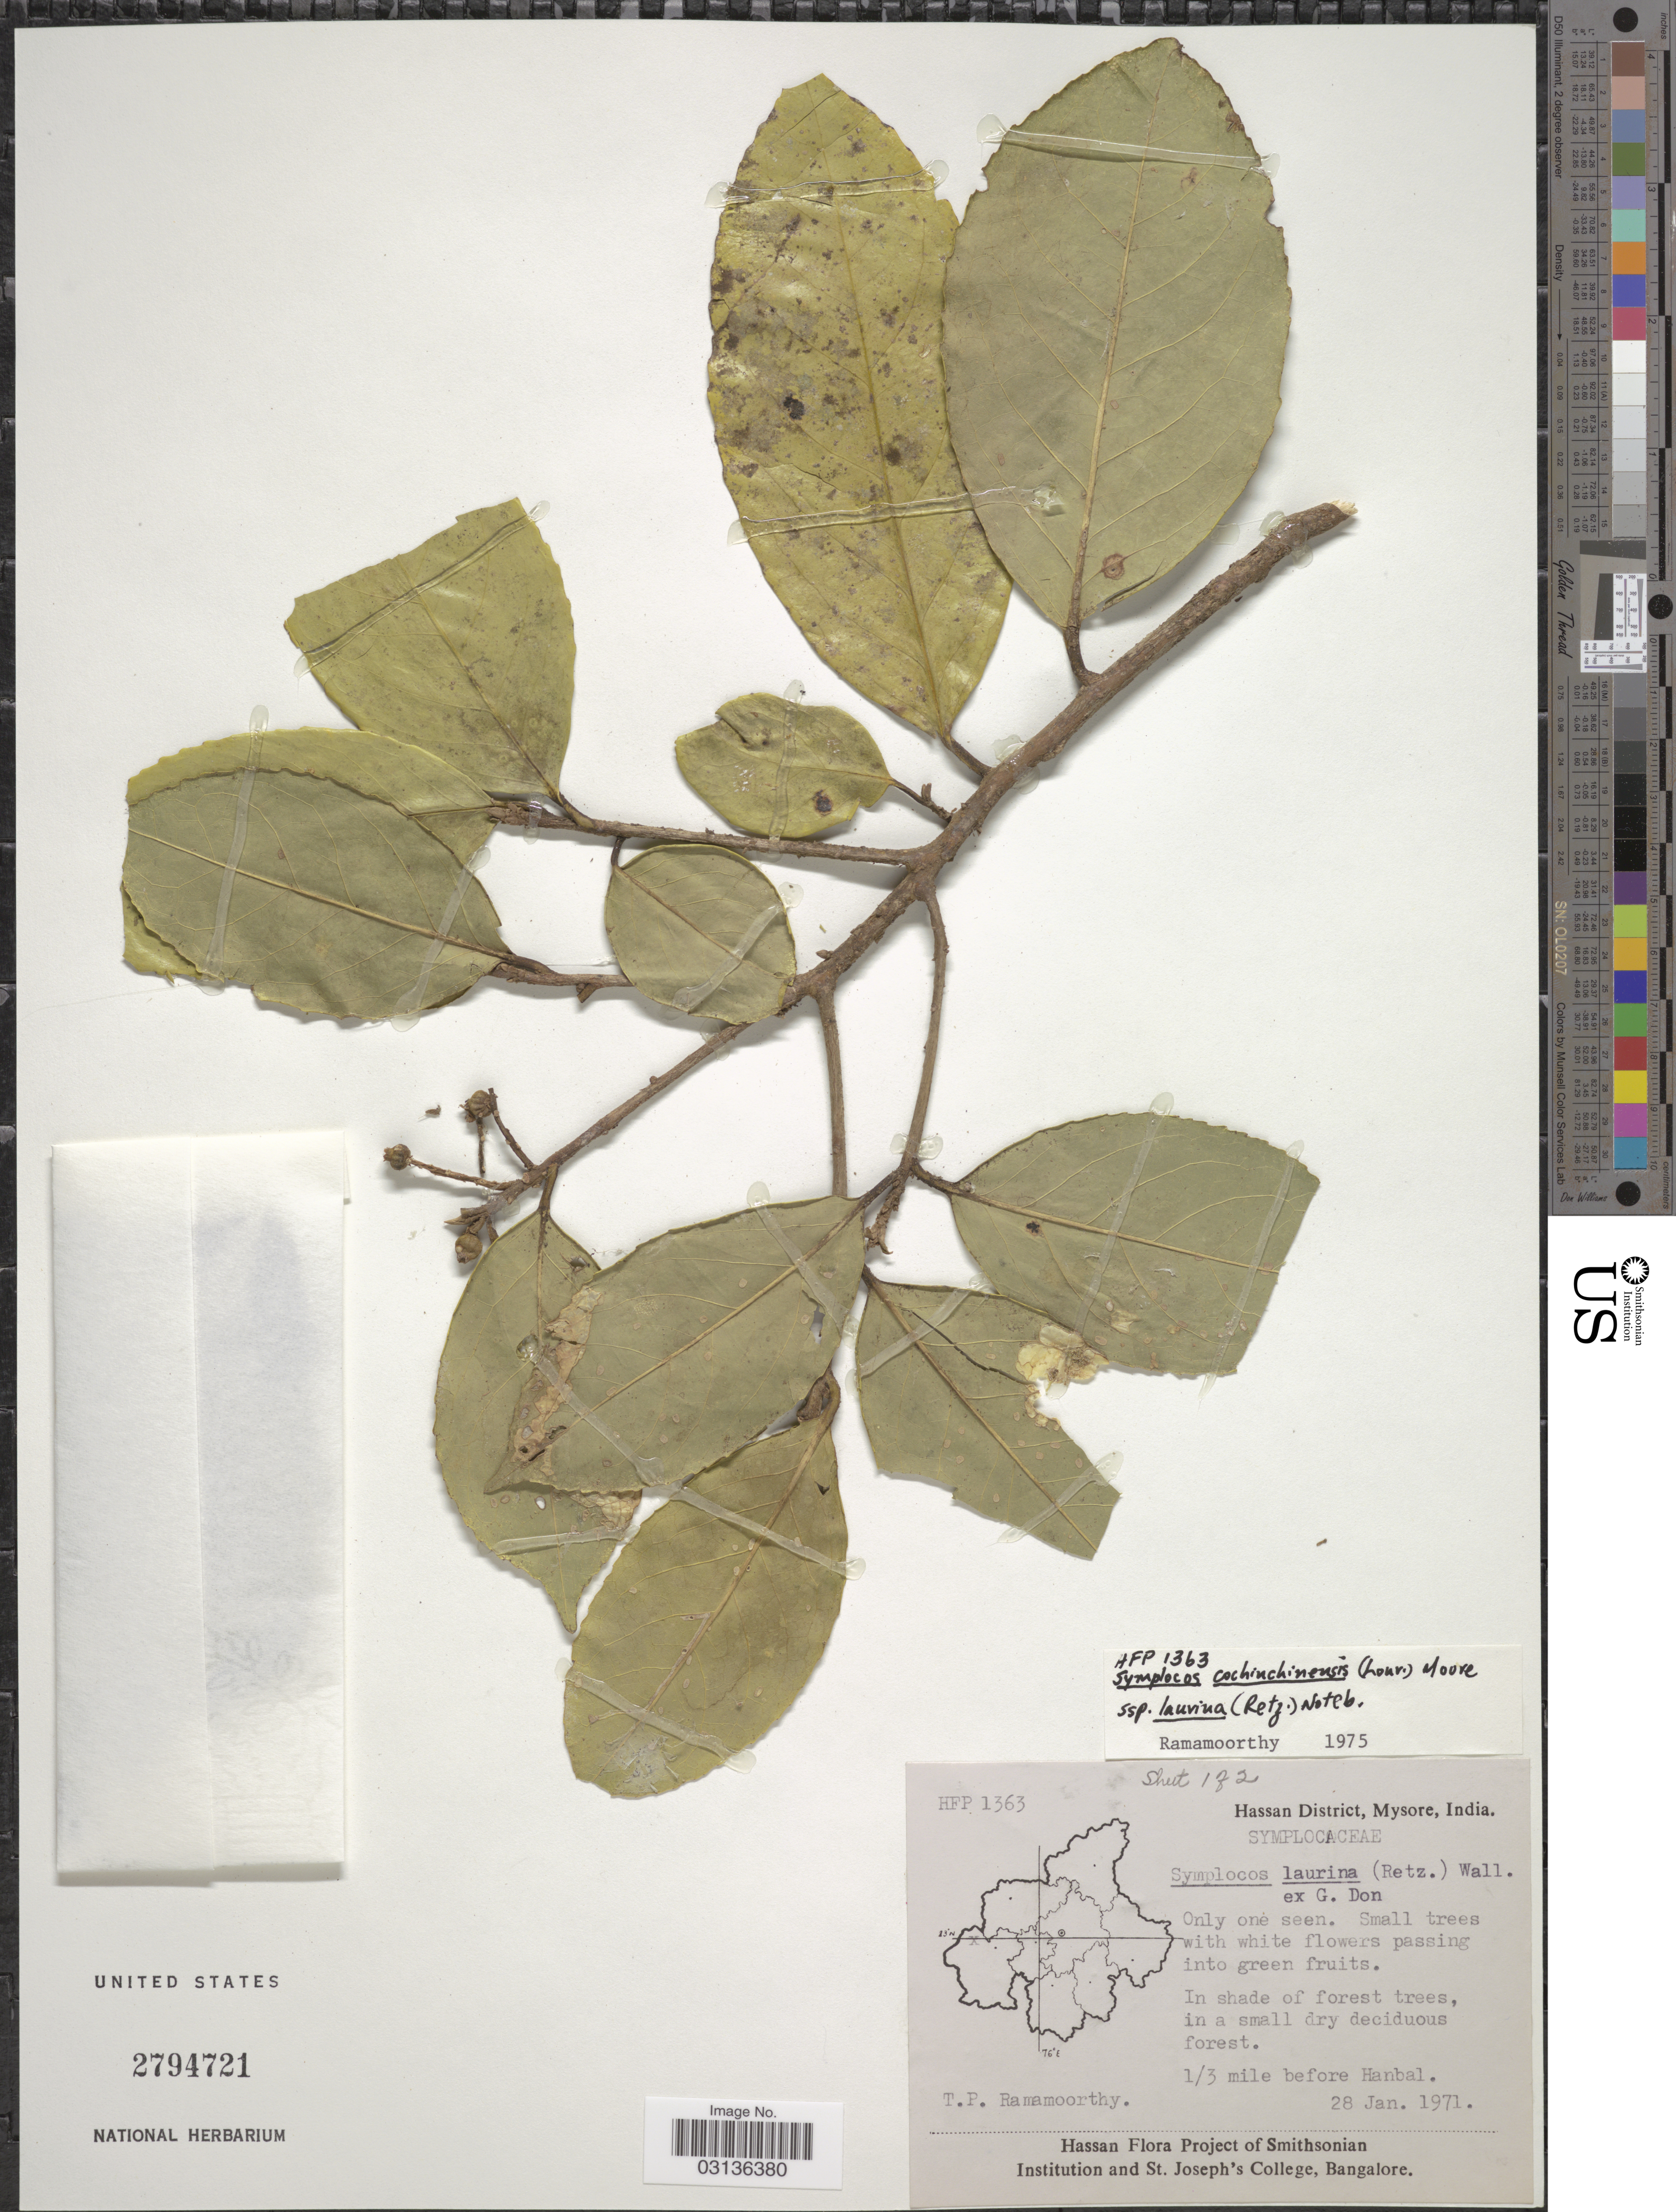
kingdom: Plantae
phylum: Tracheophyta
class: Magnoliopsida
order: Ericales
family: Symplocaceae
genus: Symplocos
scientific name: Symplocos cochinchinensis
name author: (Lour.) S. Moore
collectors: T. P. Ramamoorthy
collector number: HFP1363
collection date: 1971-01-28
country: India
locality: Hassan District, Mysore. 1/3 mile before Hanbal.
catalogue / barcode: US 2794721